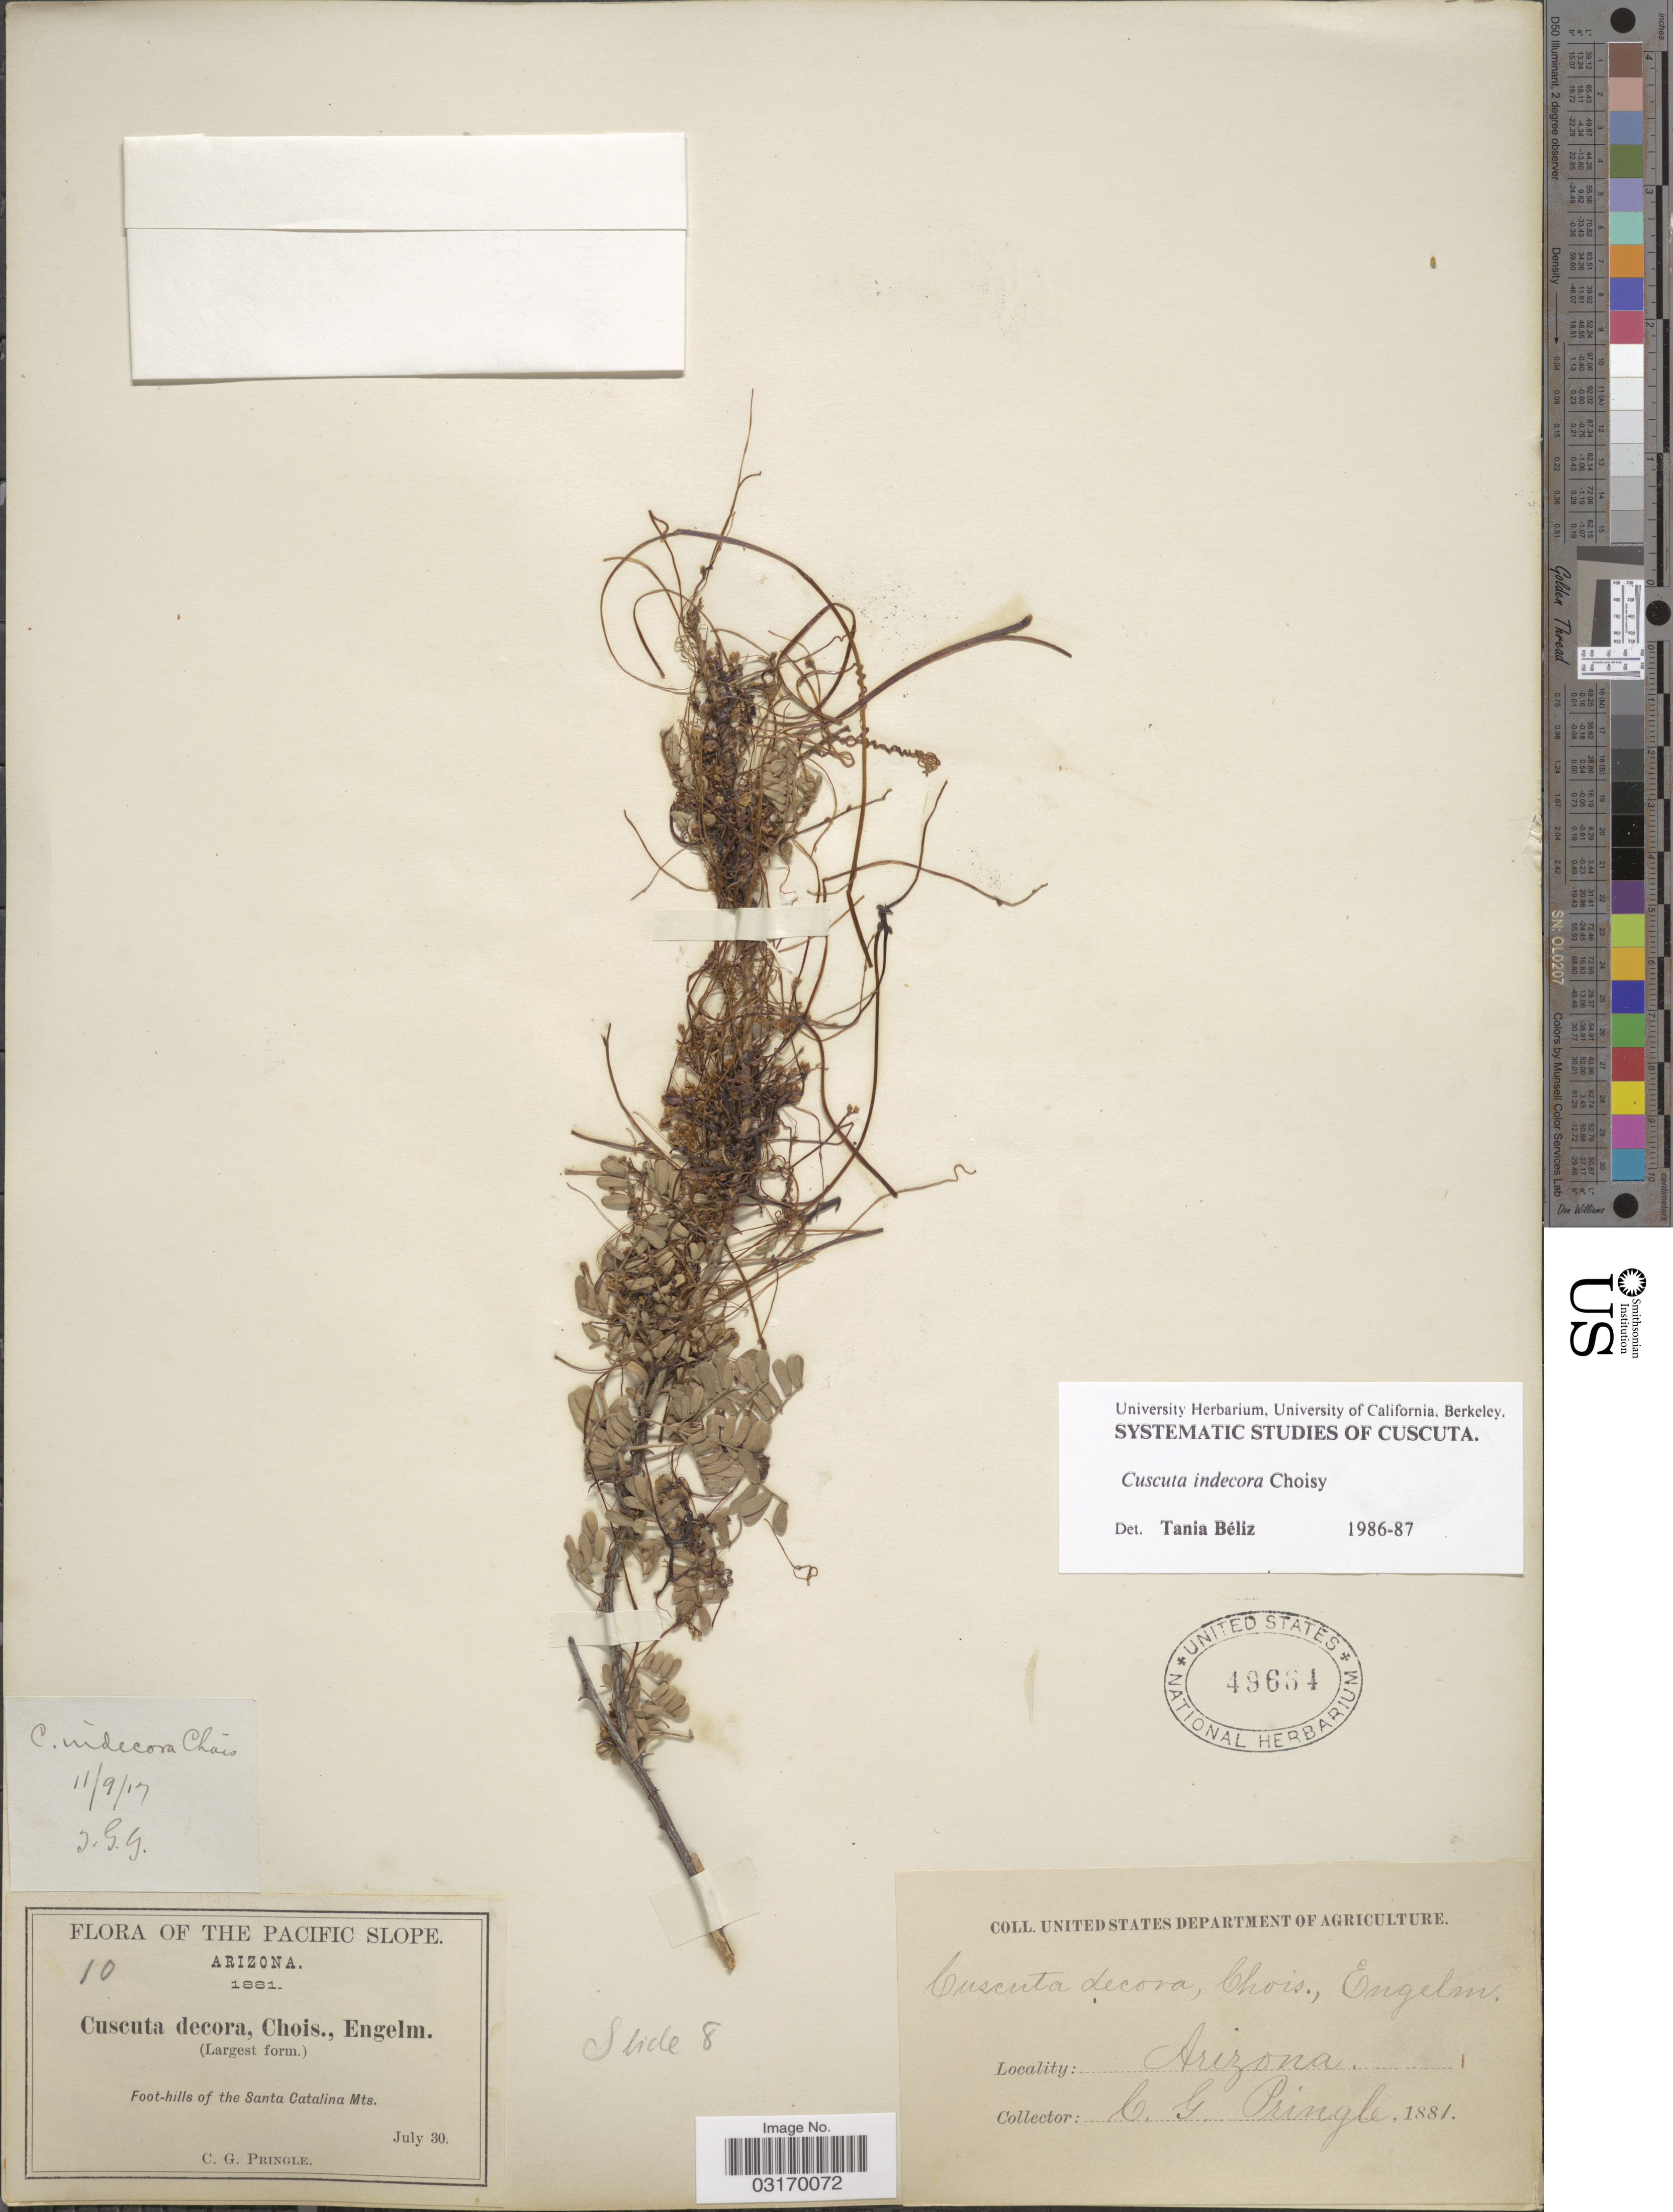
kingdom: Plantae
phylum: Tracheophyta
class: Magnoliopsida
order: Solanales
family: Convolvulaceae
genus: Cuscuta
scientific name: Cuscuta indecora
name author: Choisy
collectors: C. G. Pringle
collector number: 10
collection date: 1881-07-30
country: United States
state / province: Arizona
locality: The Pacific Slope. Foot-hills of the Santa Catalina Mts.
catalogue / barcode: US 49664